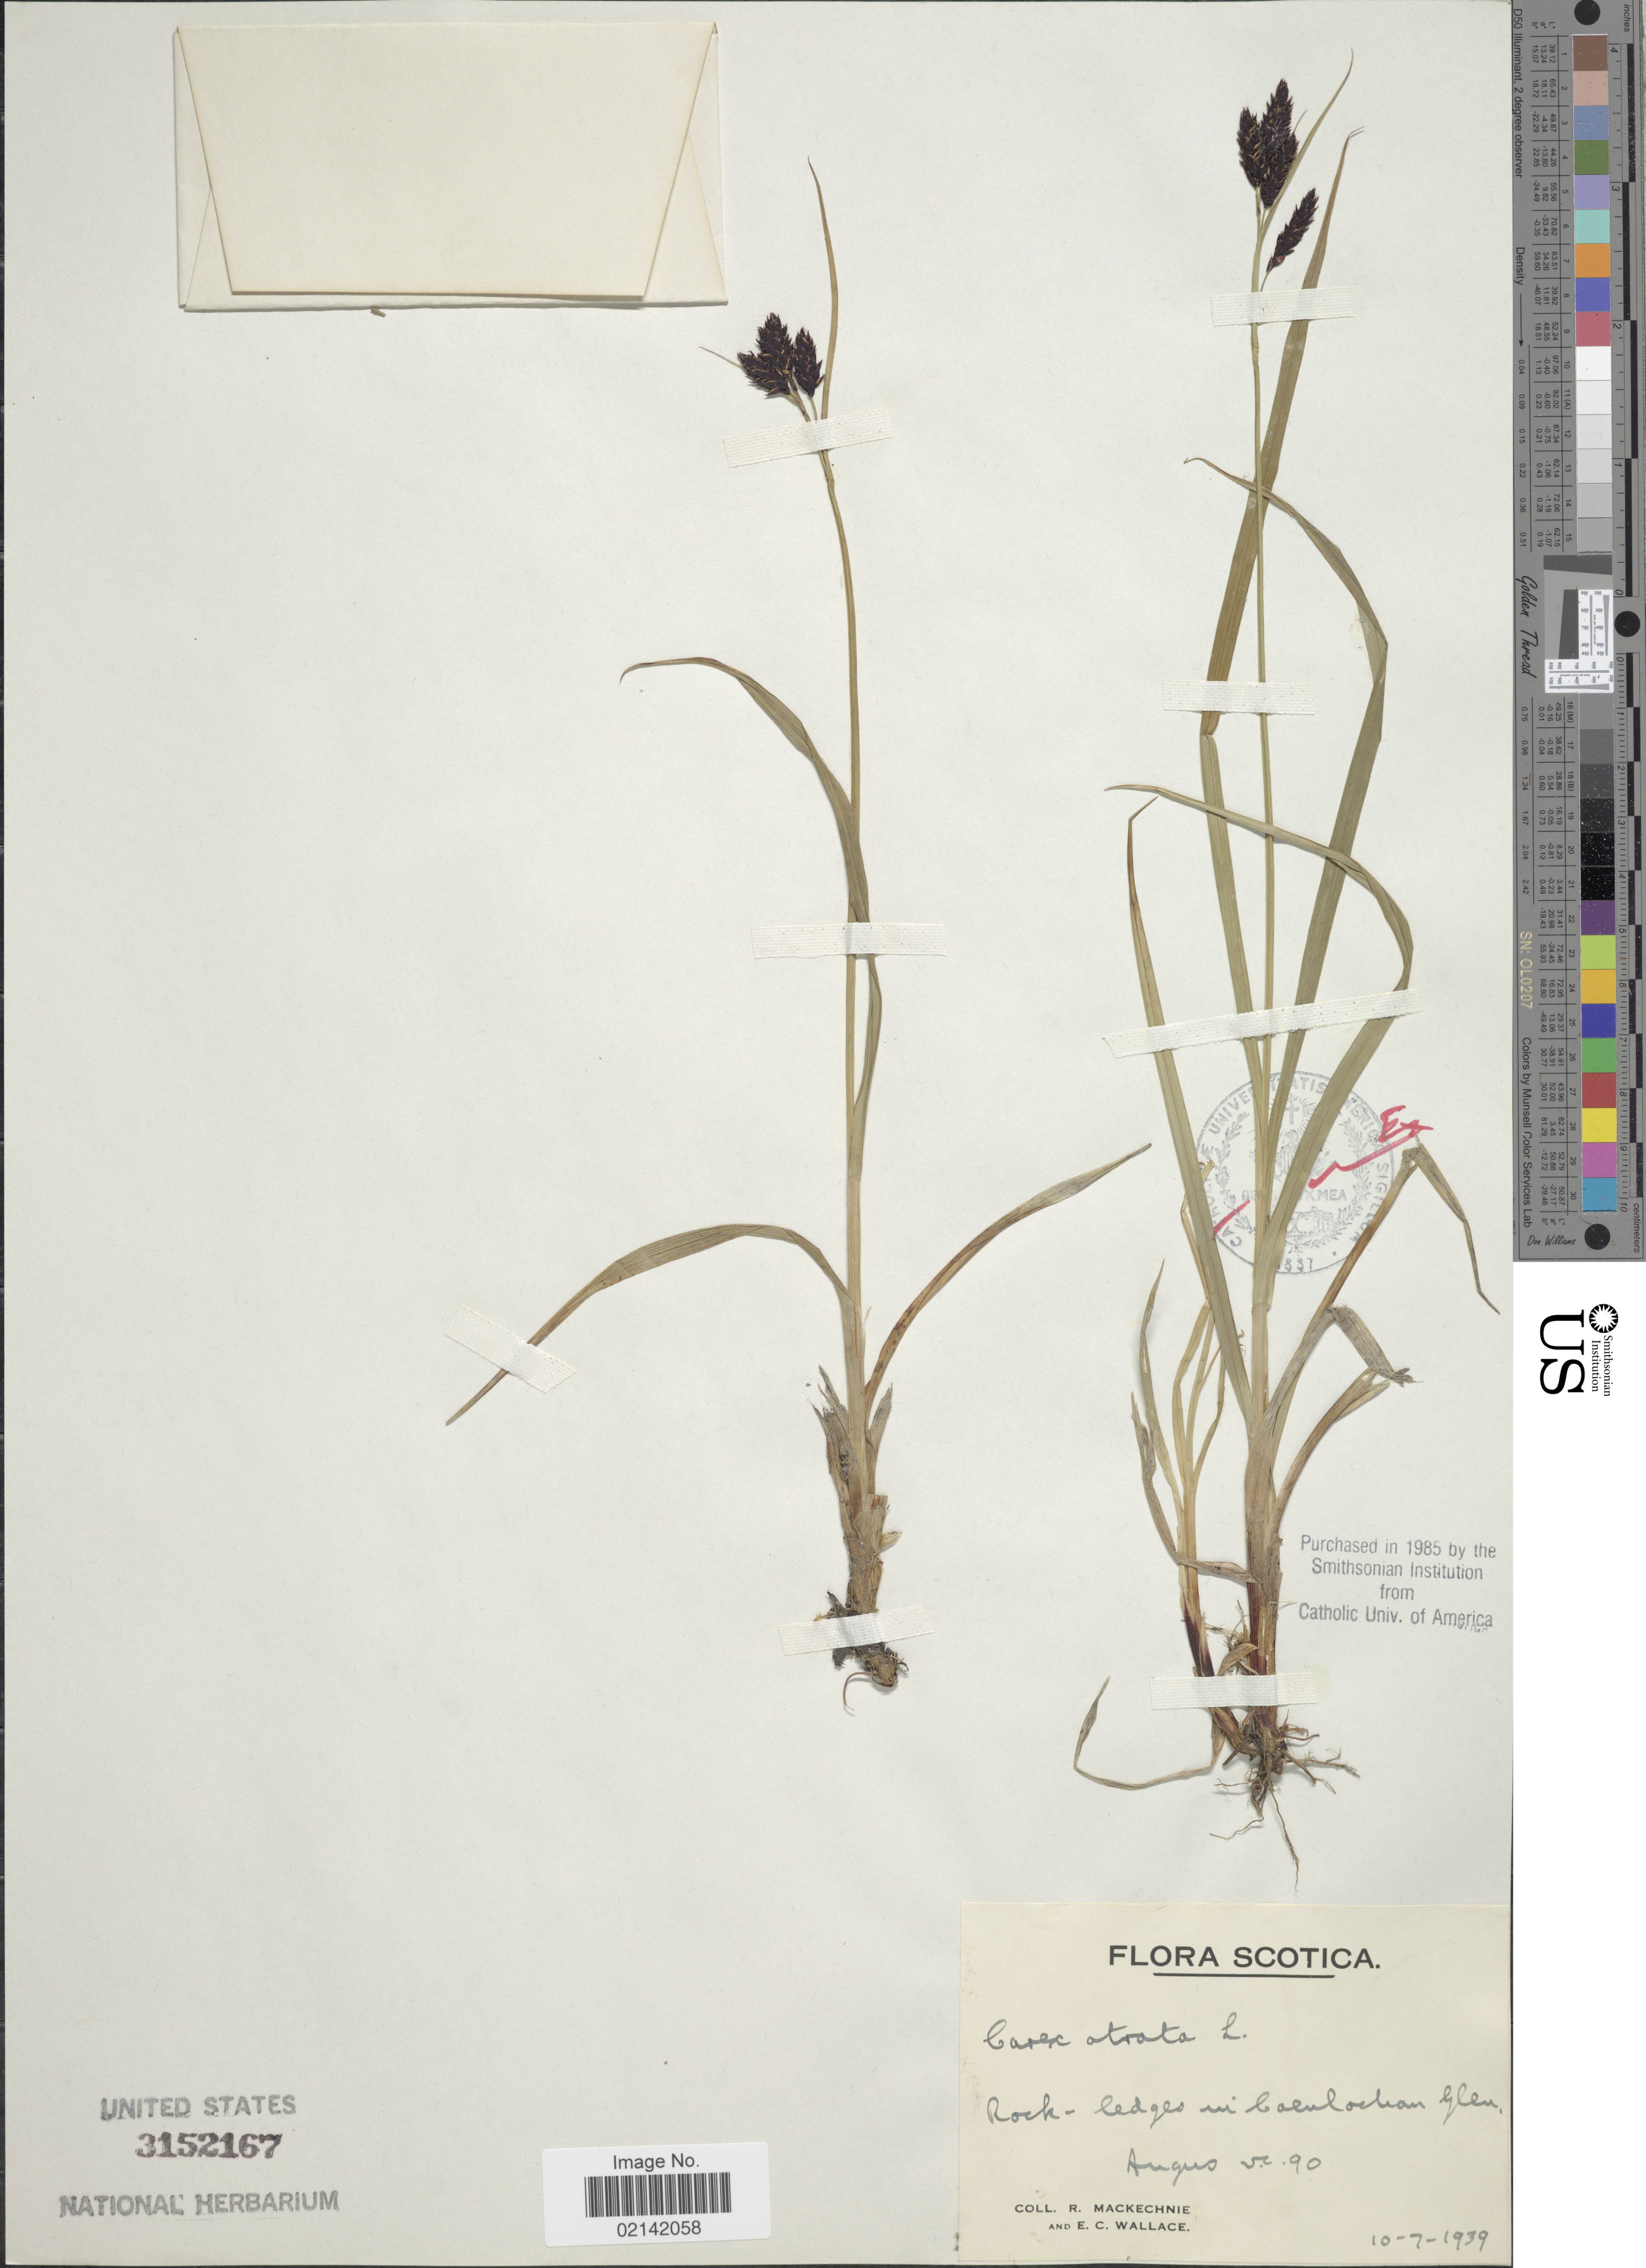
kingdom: Plantae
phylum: Tracheophyta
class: Liliopsida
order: Poales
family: Cyperaceae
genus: Carex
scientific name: Carex atrata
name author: L.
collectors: R. Mackechnie & E. C. Wallace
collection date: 1939-07-10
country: United Kingdom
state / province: Scotland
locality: Rock ledges in Caenlochan Glen Angus v.c. 90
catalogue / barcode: US 3152167